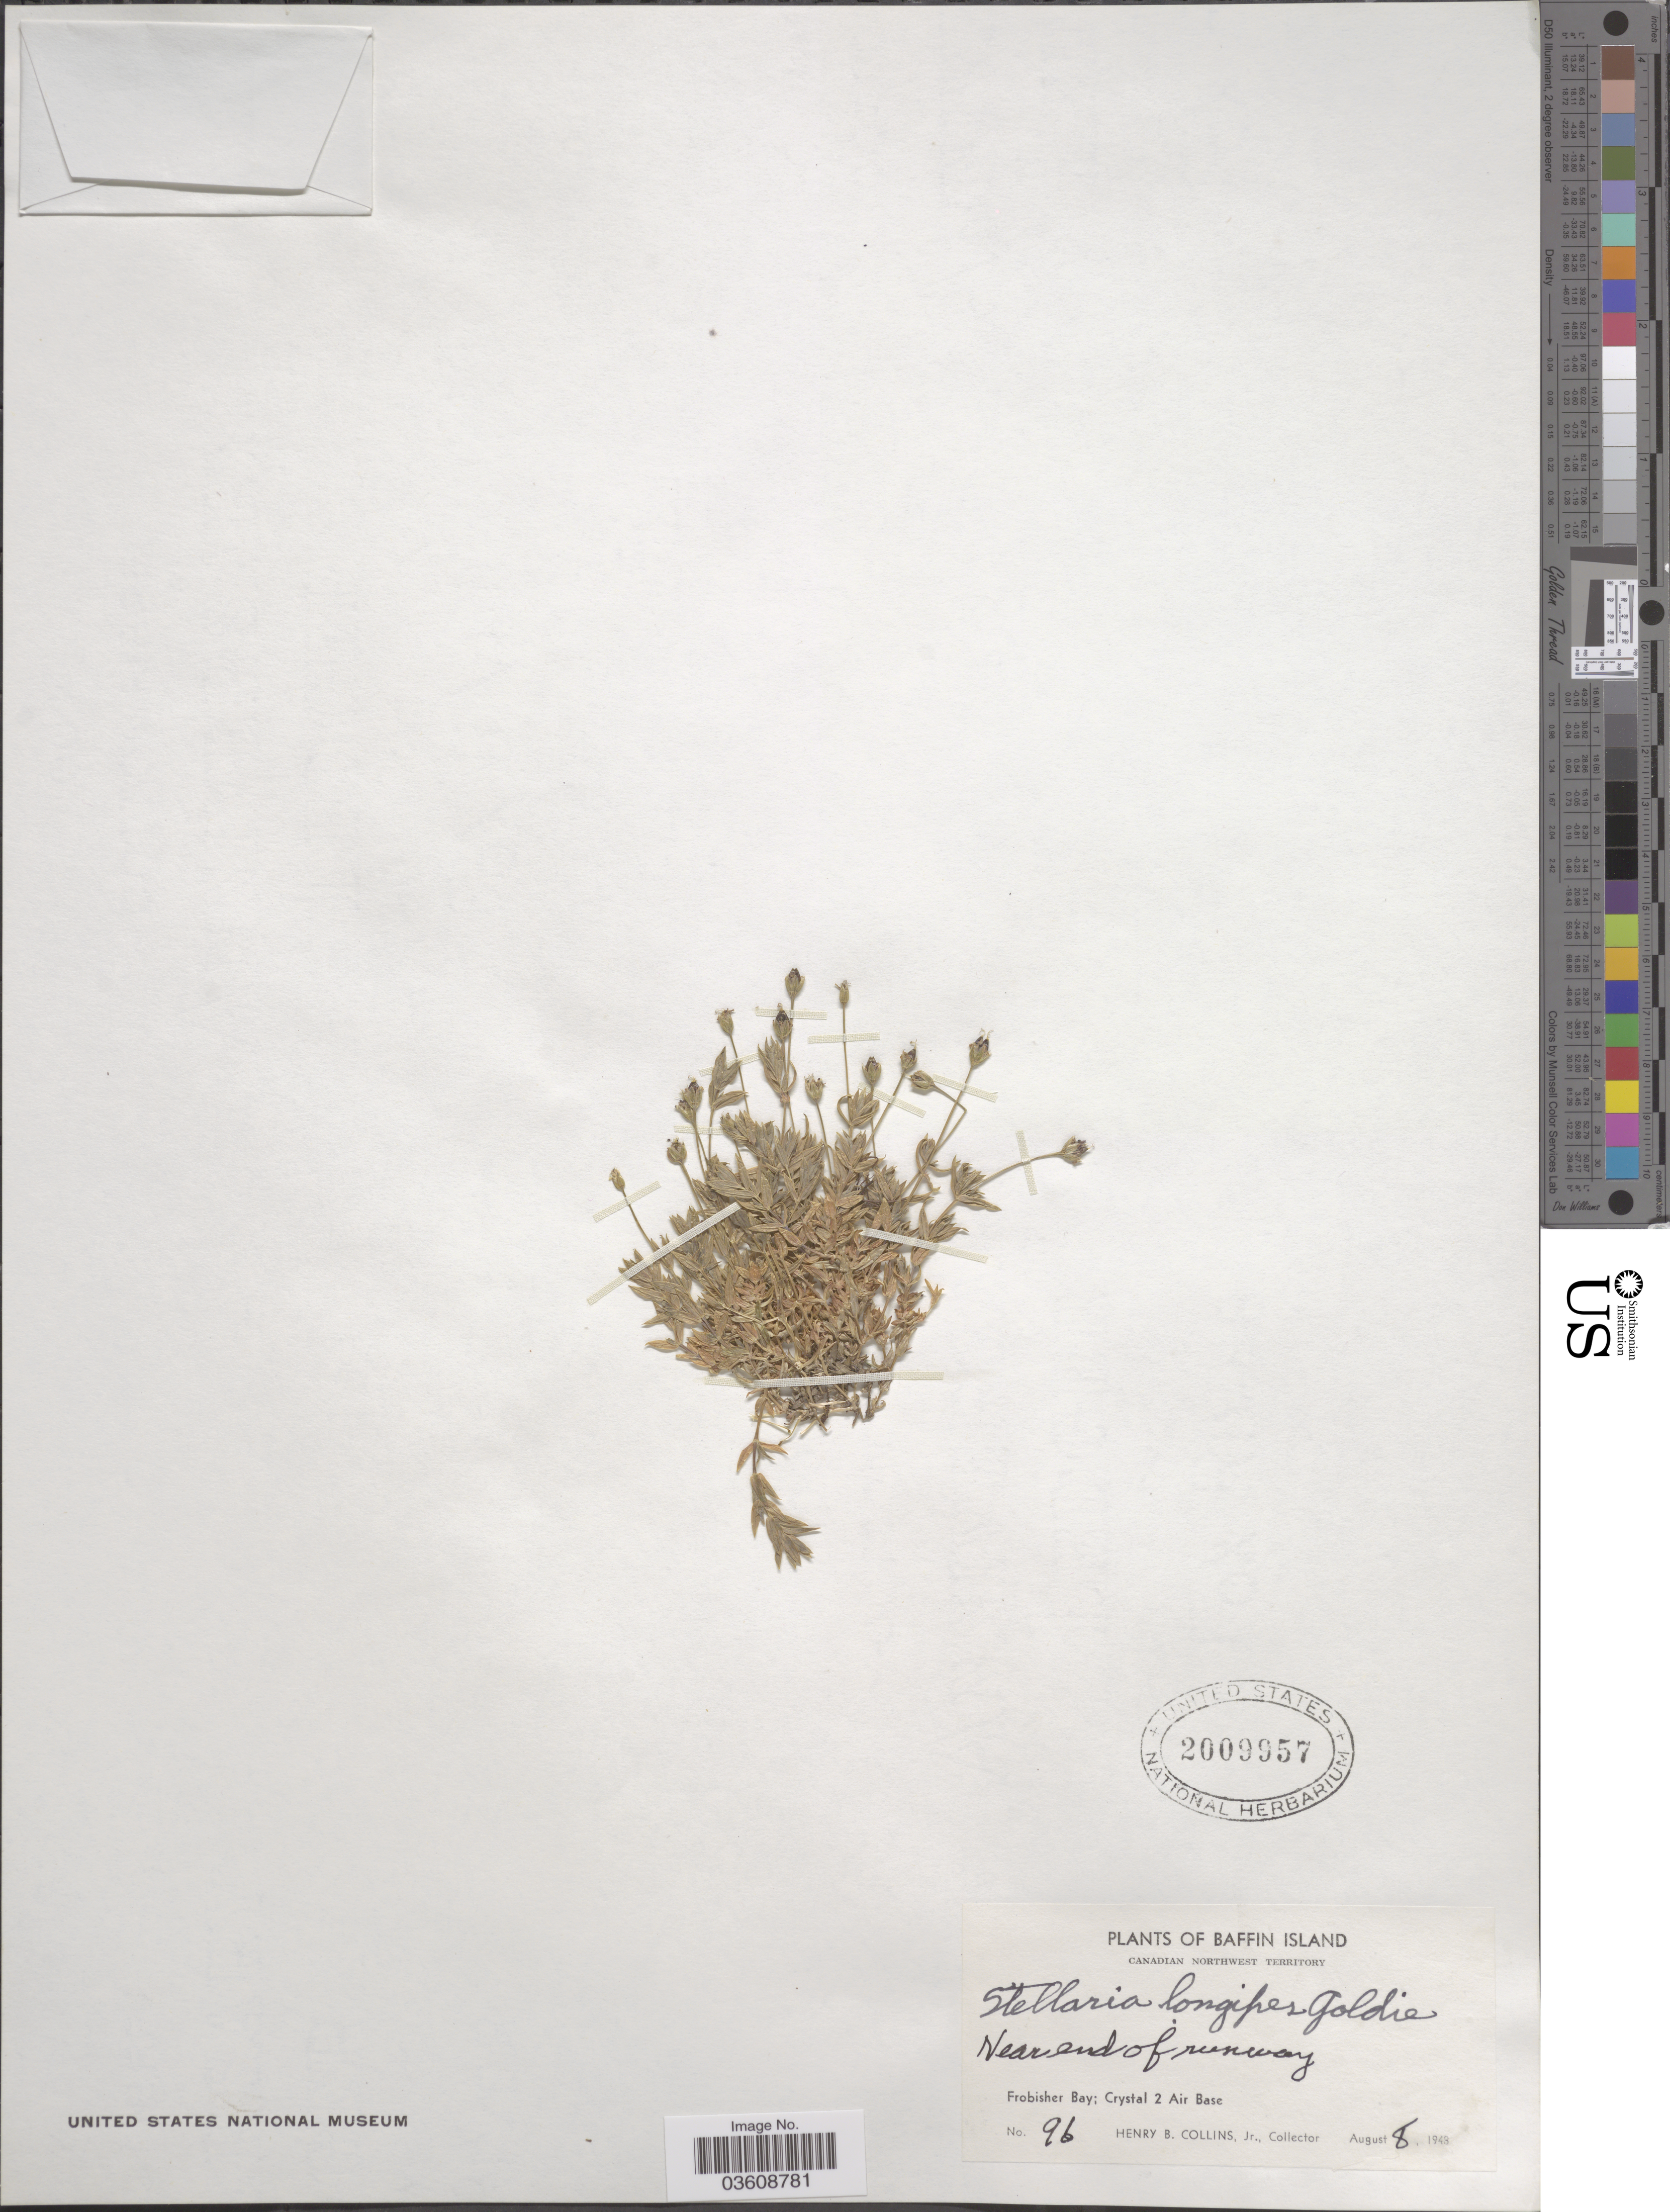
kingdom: Plantae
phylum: Tracheophyta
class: Magnoliopsida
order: Caryophyllales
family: Caryophyllaceae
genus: Stellaria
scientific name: Stellaria longipes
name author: Goldie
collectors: H. Collins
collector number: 96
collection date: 1943-08-08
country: Canada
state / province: Northwest Territories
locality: Baffin Island. Near end of runway. Frobisher Bay; Crystal 2 Air Base.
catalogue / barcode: US 2009957